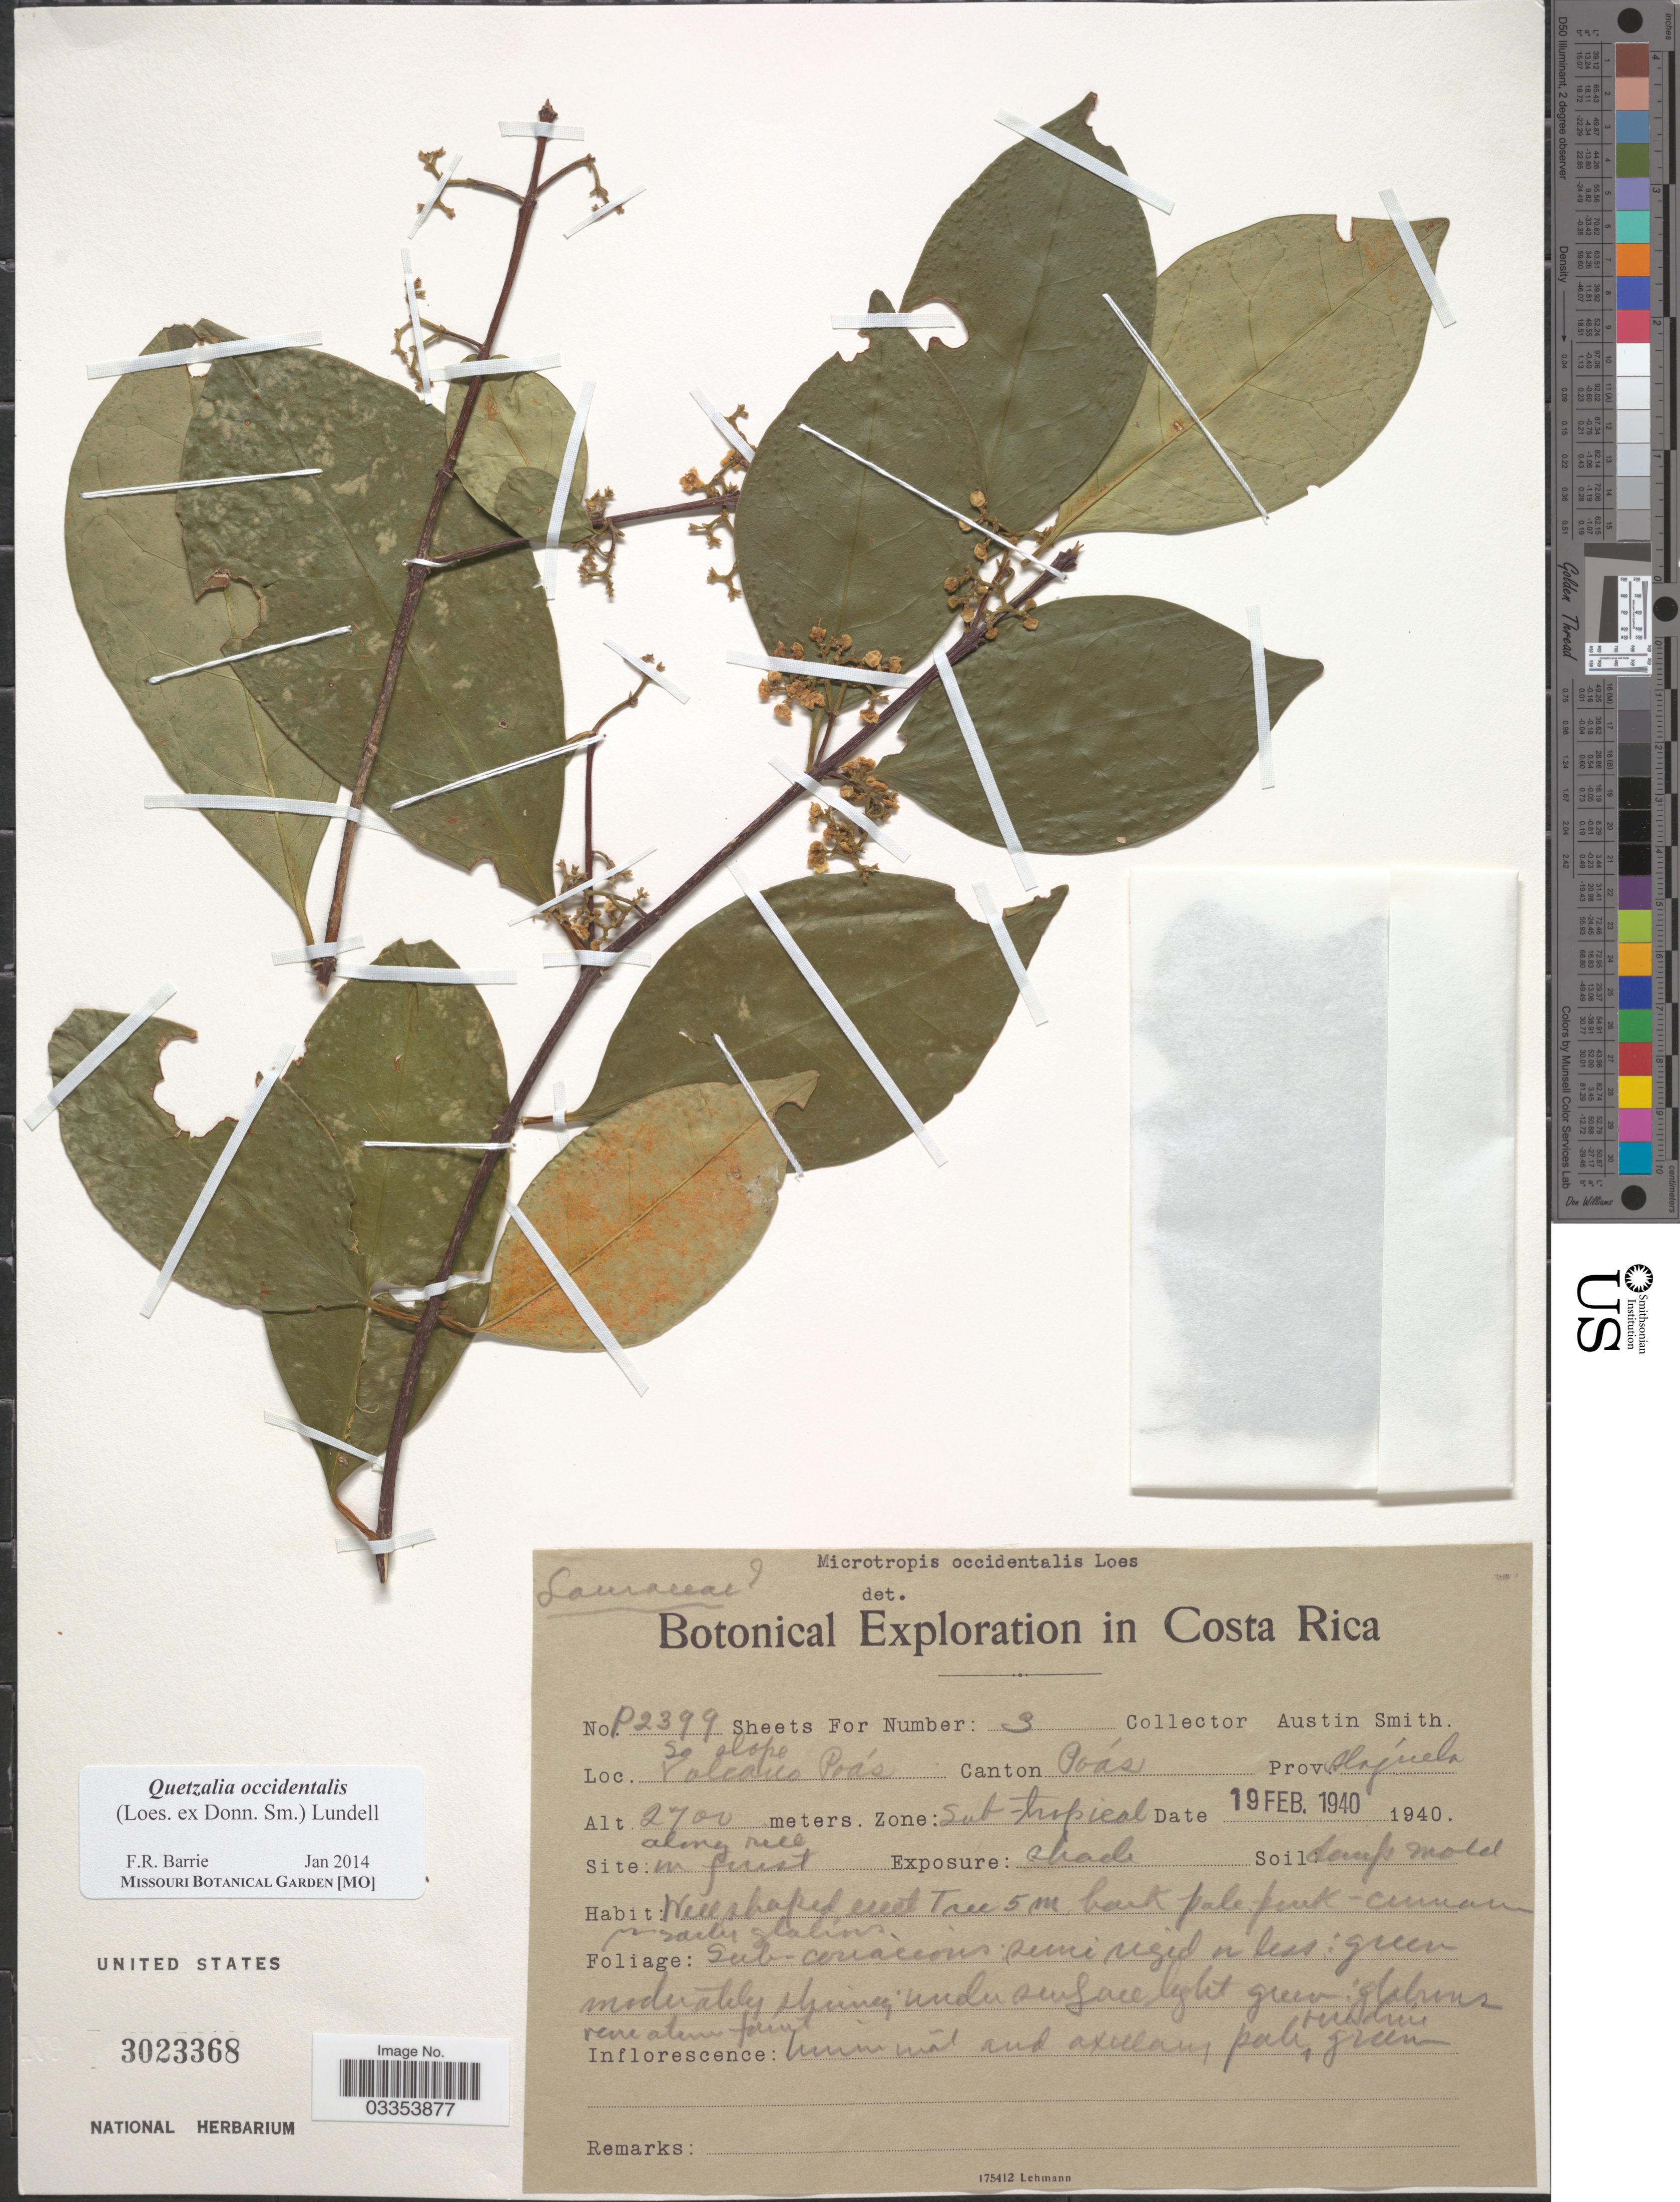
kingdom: Plantae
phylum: Tracheophyta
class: Magnoliopsida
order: Celastrales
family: Celastraceae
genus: Microtropis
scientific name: Microtropis occidentalis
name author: Loes.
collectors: Aust P. Smith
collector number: P2399*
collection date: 1940-02-19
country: Costa Rica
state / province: Alajuela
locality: So slope Volcano Poás. Canton Poás. Zone: sub-tropical.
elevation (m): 2700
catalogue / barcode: US 3023368